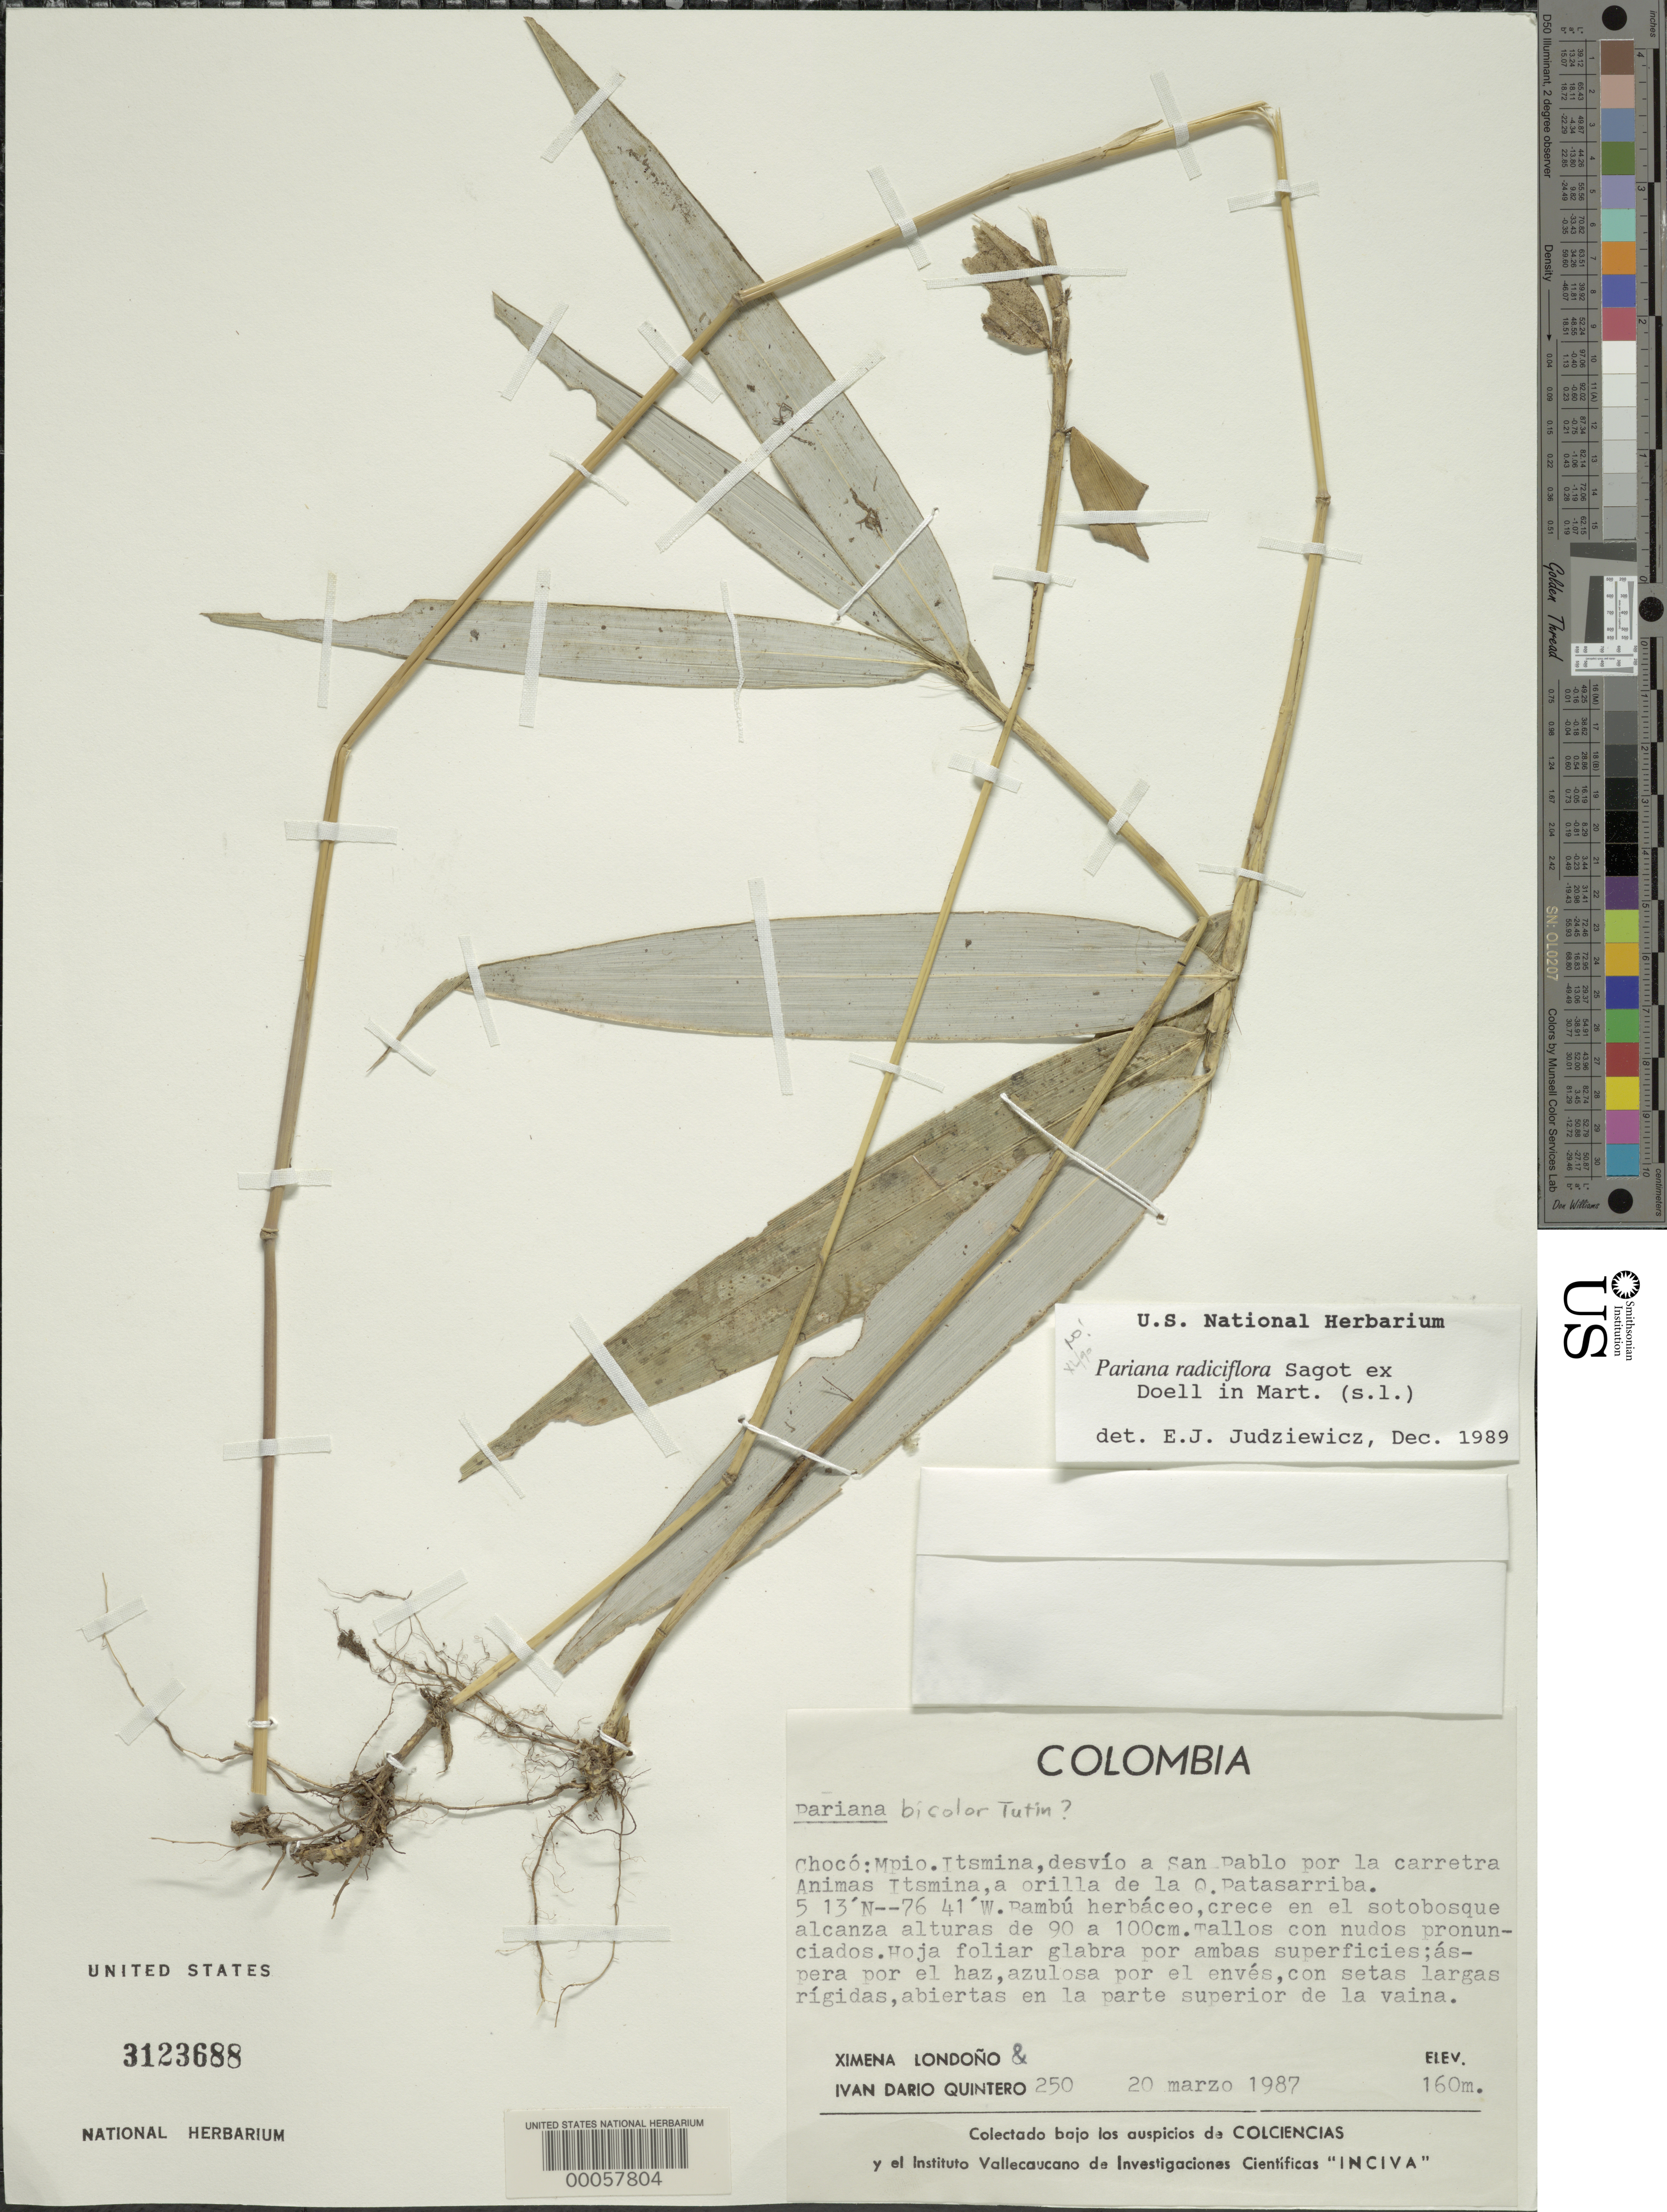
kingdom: Plantae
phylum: Tracheophyta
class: Liliopsida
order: Poales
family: Poaceae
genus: Pariana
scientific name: Pariana bicolor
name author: Tutin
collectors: X. Londoño & I. Quintero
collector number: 250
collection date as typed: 20 Mar 1987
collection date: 1987-03-20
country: Colombia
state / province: Chocó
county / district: Istmina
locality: Mun. IstMina, side road to San Pablo from the Animas IstMina road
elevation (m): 160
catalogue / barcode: US 3123688